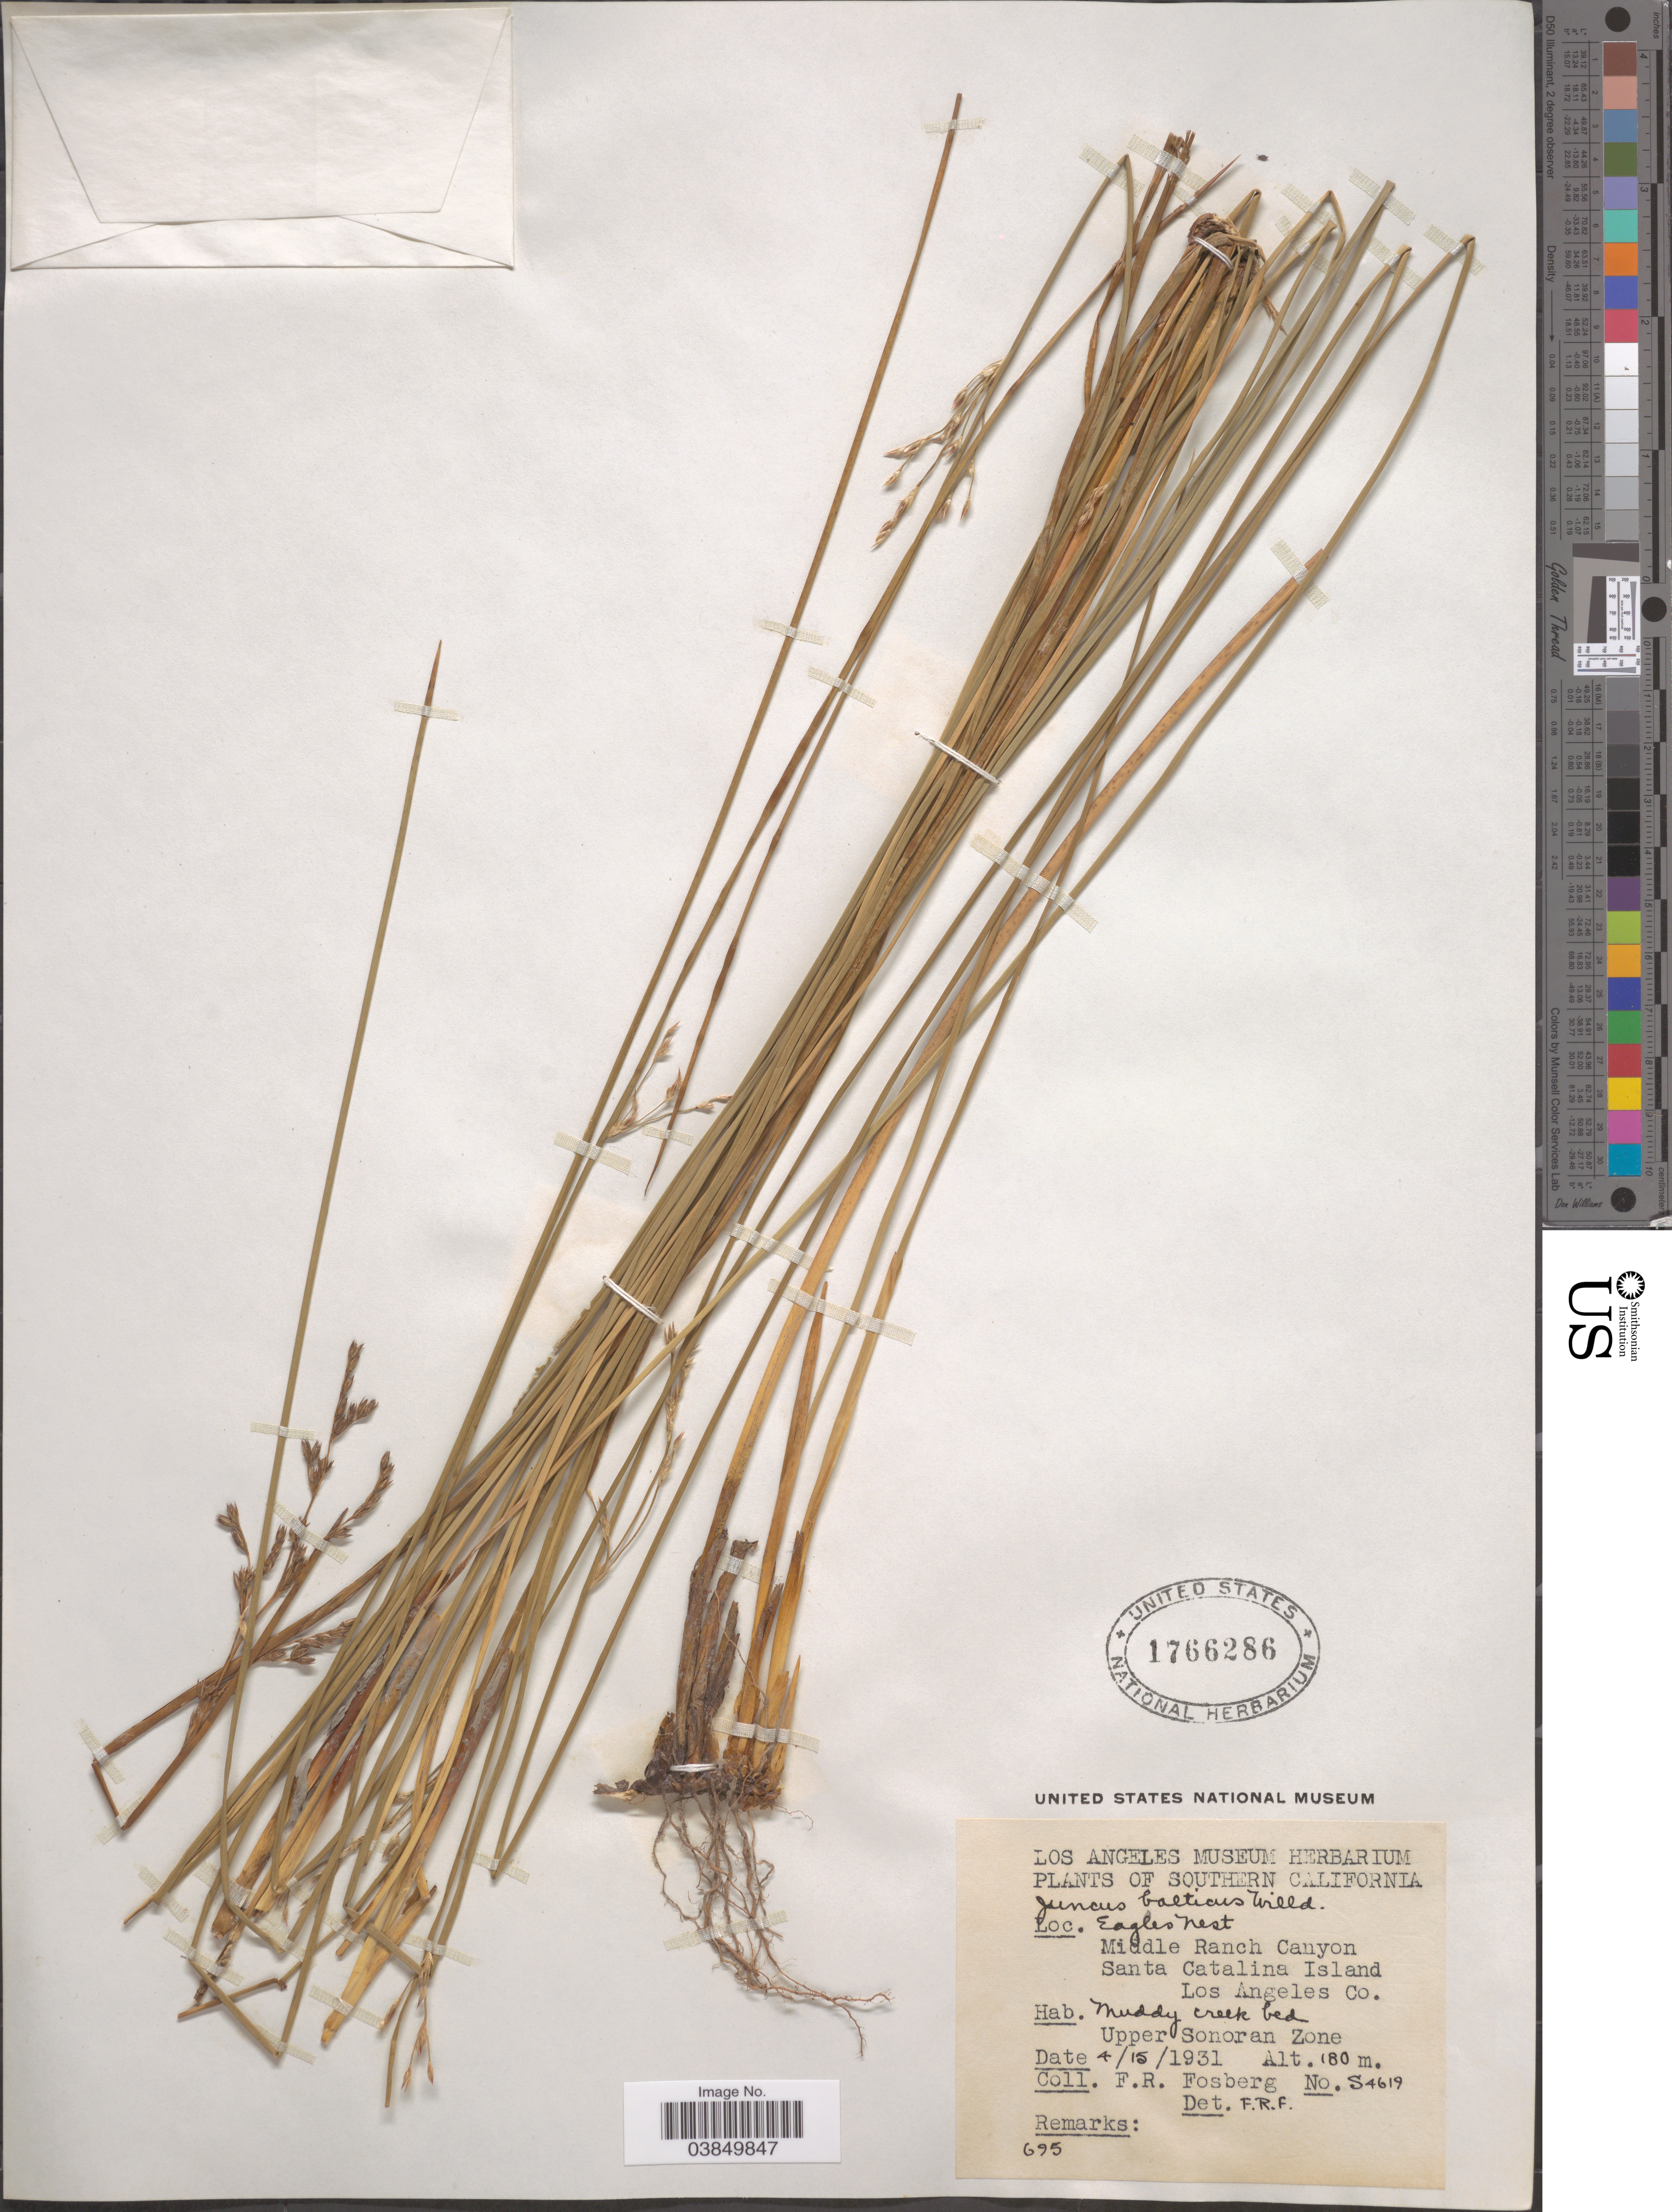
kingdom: Plantae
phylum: Tracheophyta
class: Liliopsida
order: Poales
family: Juncaceae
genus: Juncus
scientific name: Juncus balticus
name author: Willd.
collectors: F. R. Fosberg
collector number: S4619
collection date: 1931-04-15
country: United States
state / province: California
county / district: Los Angeles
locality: Southern California. Eagles Nest. Middle Ranch Canyon, Santa Catalina Island, Los Angeles Co. Muddy Creek bed, Upper Sonoran Zone.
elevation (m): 180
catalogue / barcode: US 1766286